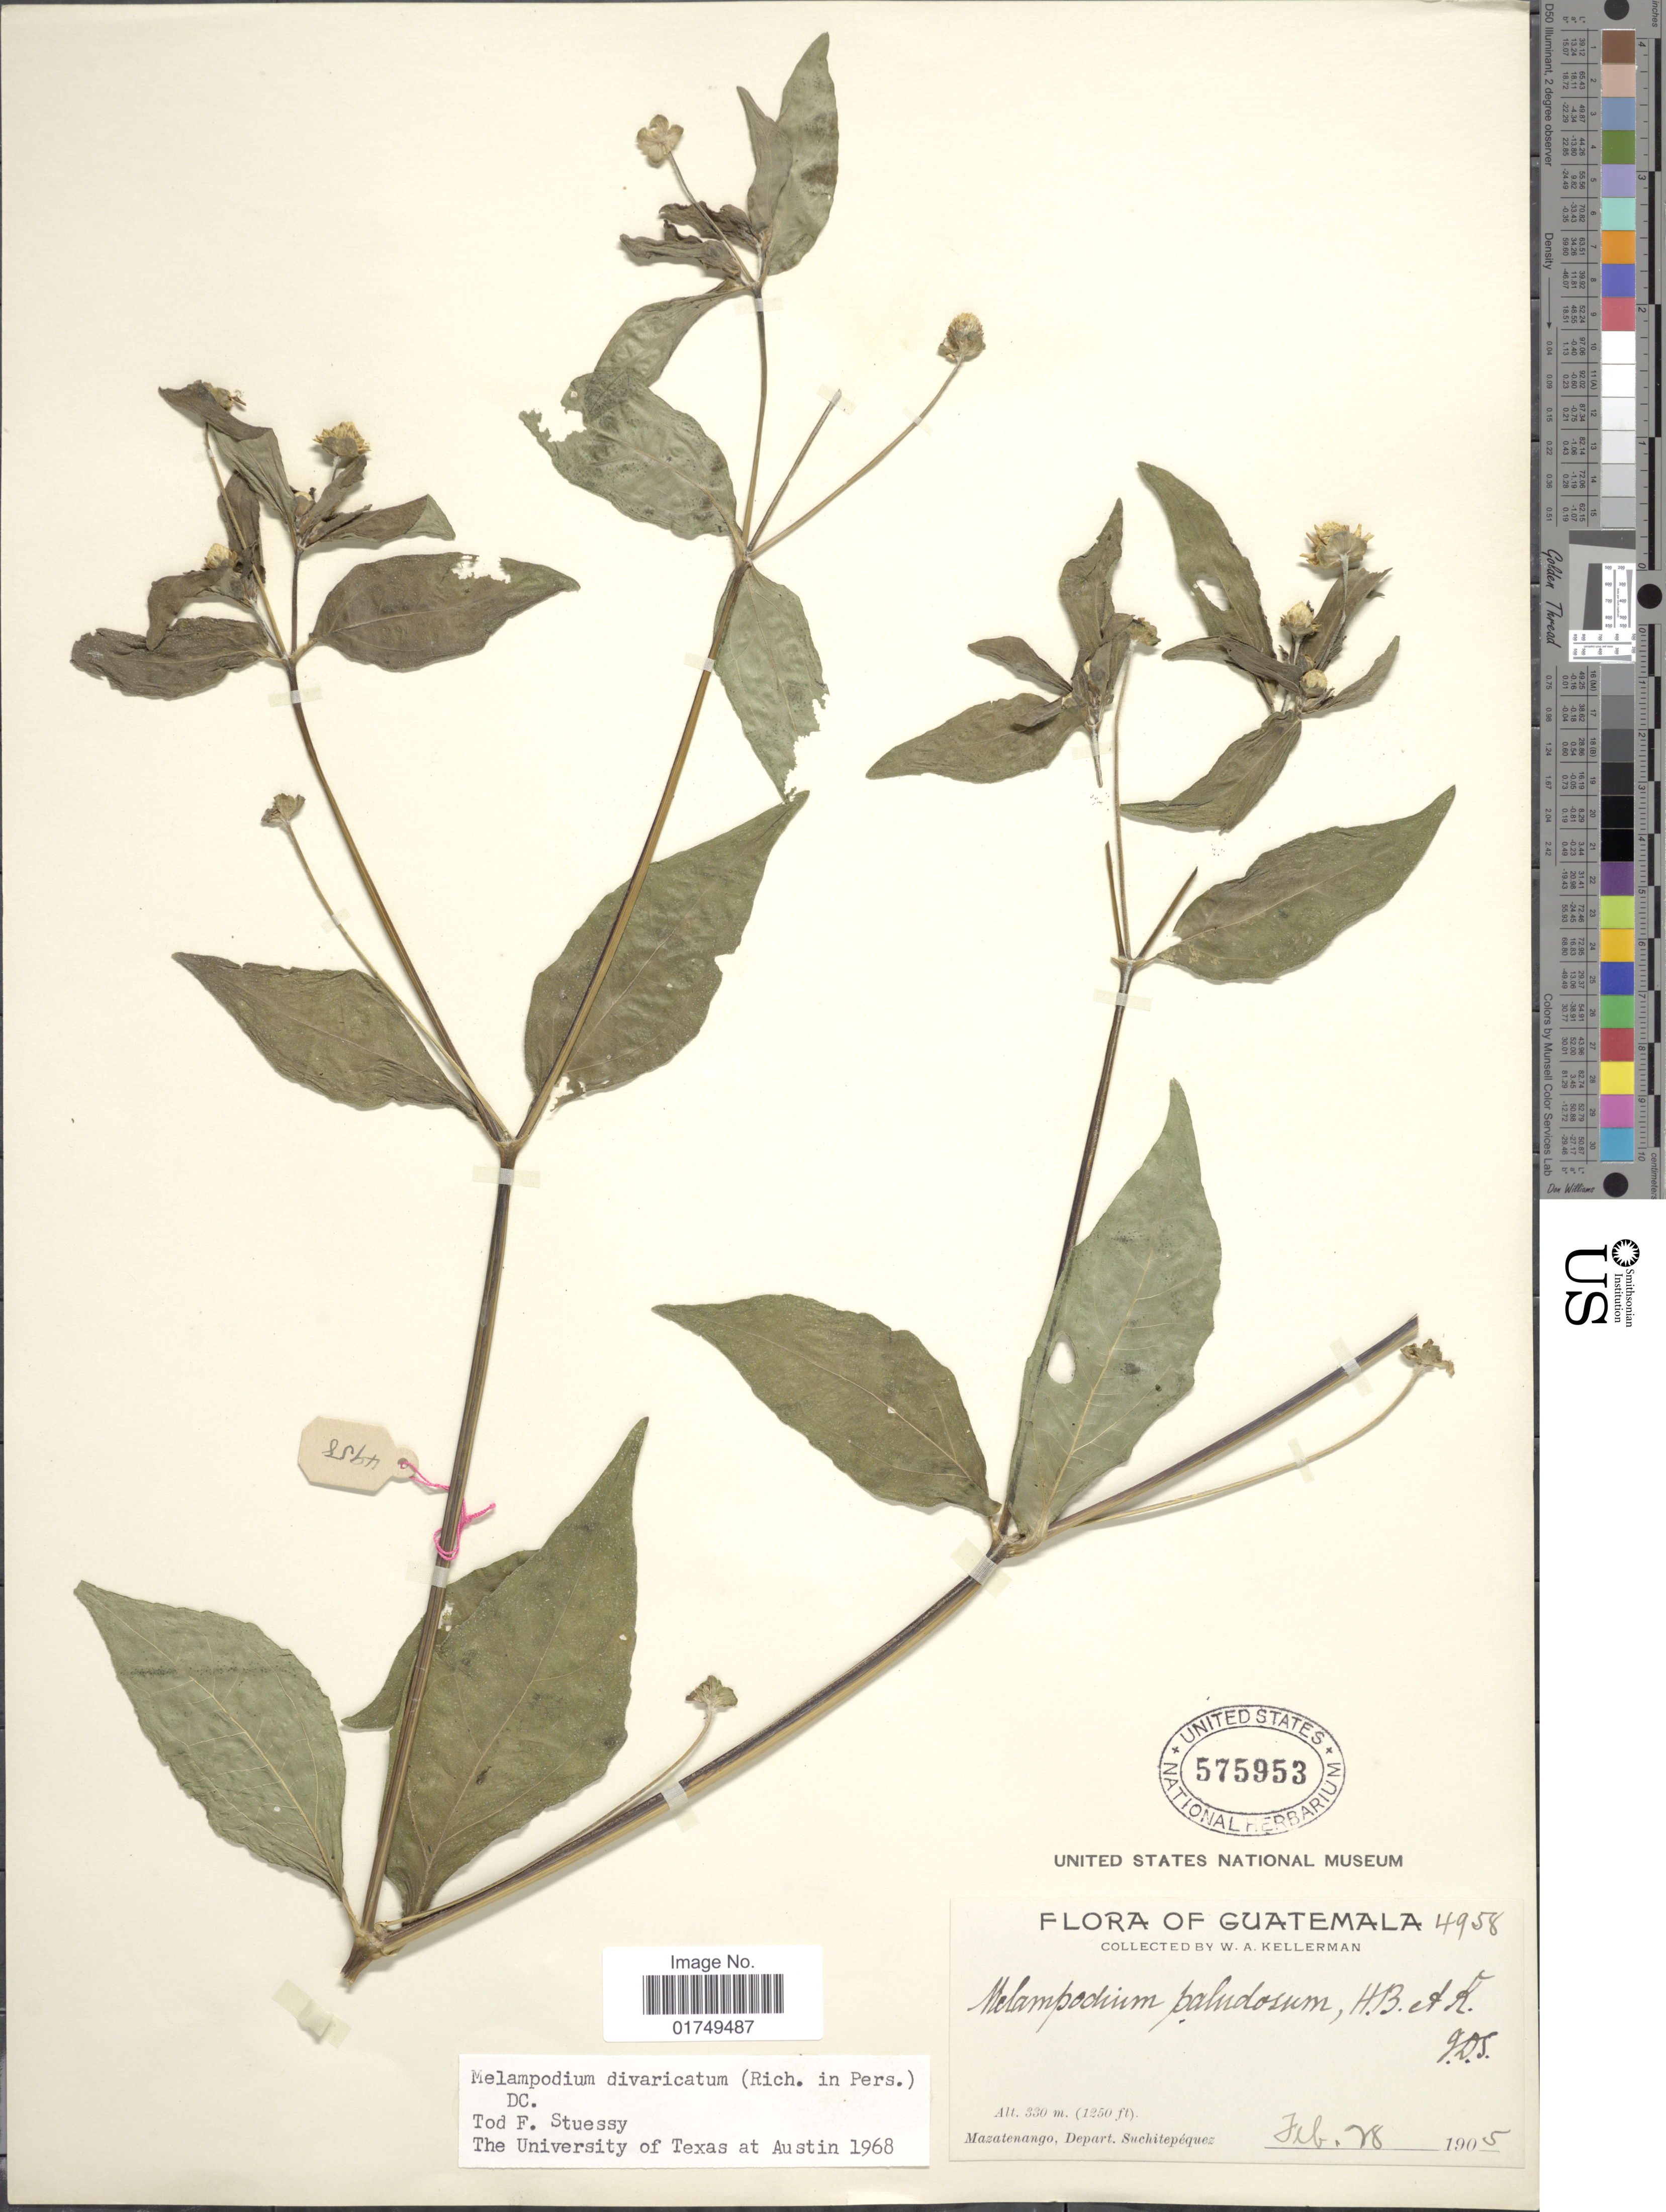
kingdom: Plantae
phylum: Tracheophyta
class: Magnoliopsida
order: Asterales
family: Asteraceae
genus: Melampodium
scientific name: Melampodium divaricatum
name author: (Rich.) DC.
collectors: W. Kellerman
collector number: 4958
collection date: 1905-02-28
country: Guatemala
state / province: Suchitepéquez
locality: Mazatenango Depart. Suchitepequez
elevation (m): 330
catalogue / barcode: US 575953